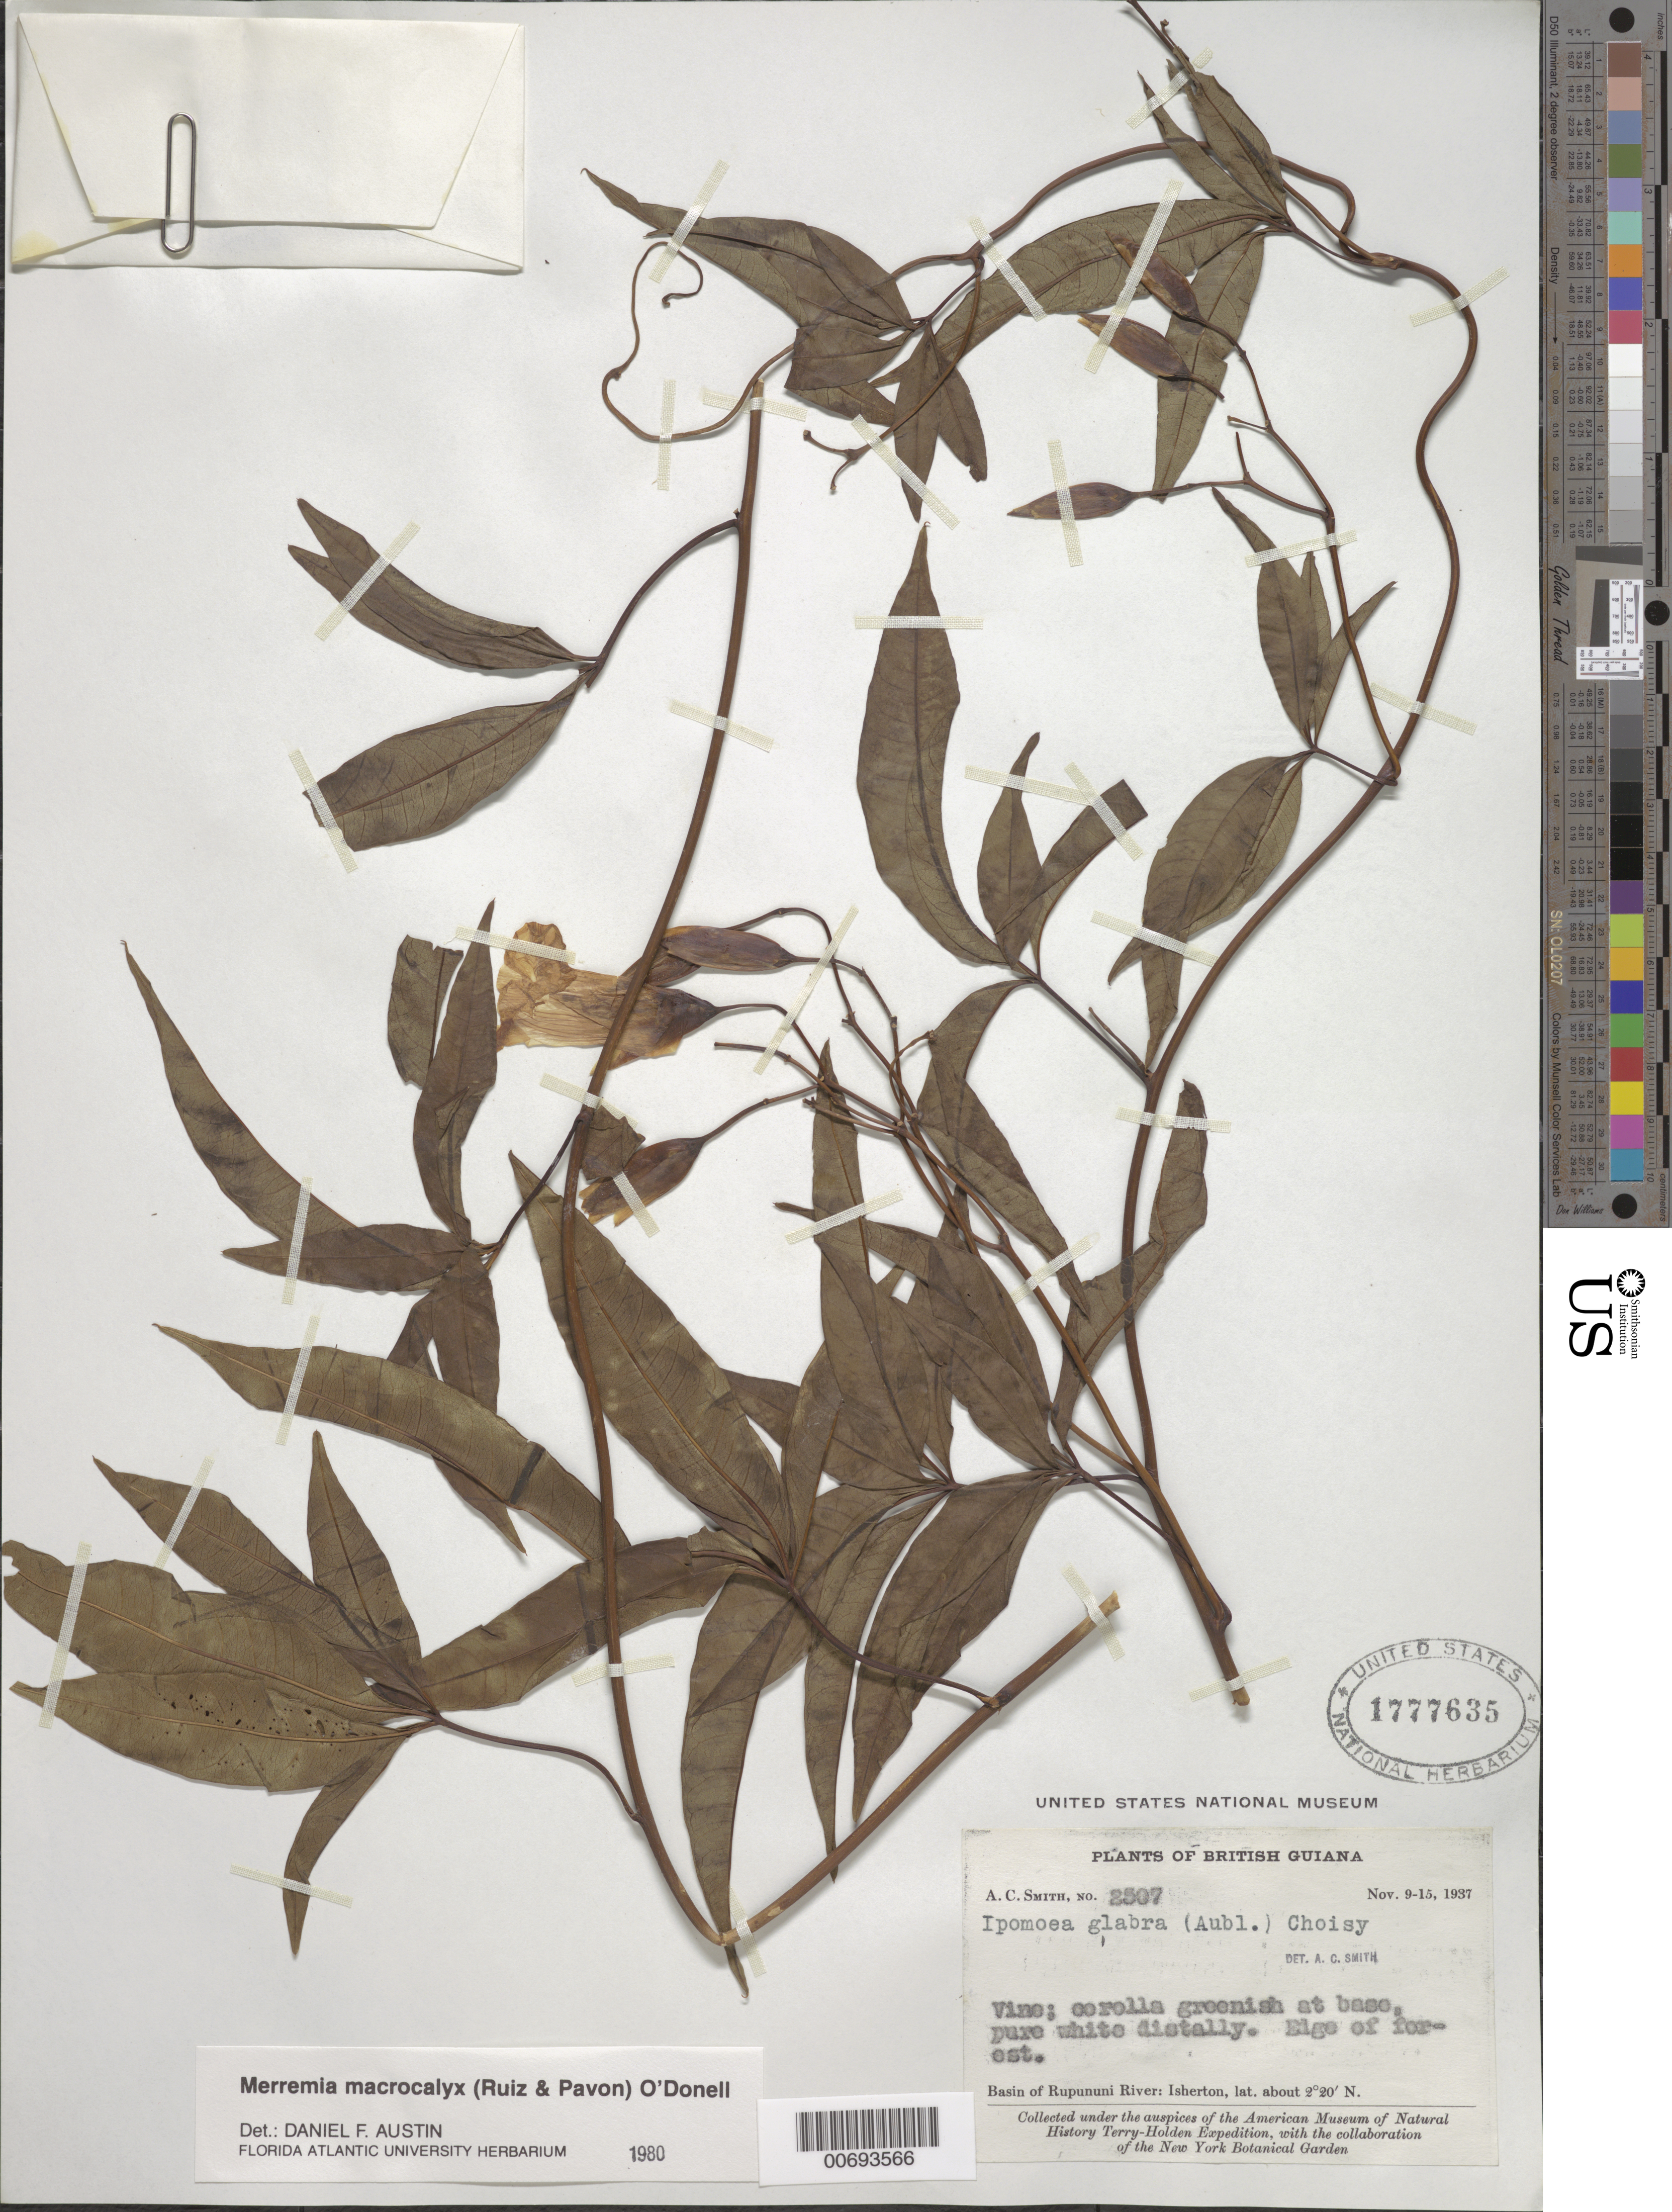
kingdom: Plantae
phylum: Tracheophyta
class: Magnoliopsida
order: Solanales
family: Convolvulaceae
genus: Distimake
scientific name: Distimake macrocalyx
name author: (Ruiz & Pav.) A. R. Simões & Staples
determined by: Strong, Mark T., (BOT), Smithsonian Institution - National Museum of Natural History (UNITED STATES)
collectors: A. C. Smith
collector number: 2507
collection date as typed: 9-Nov-37 to 15-Nov-37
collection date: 1937-11-09/1937-11-15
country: Guyana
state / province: U. Takutu-U. Essequibo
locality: Isherton, basin of Rupununi River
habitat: Edge of forest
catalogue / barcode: US 1777635